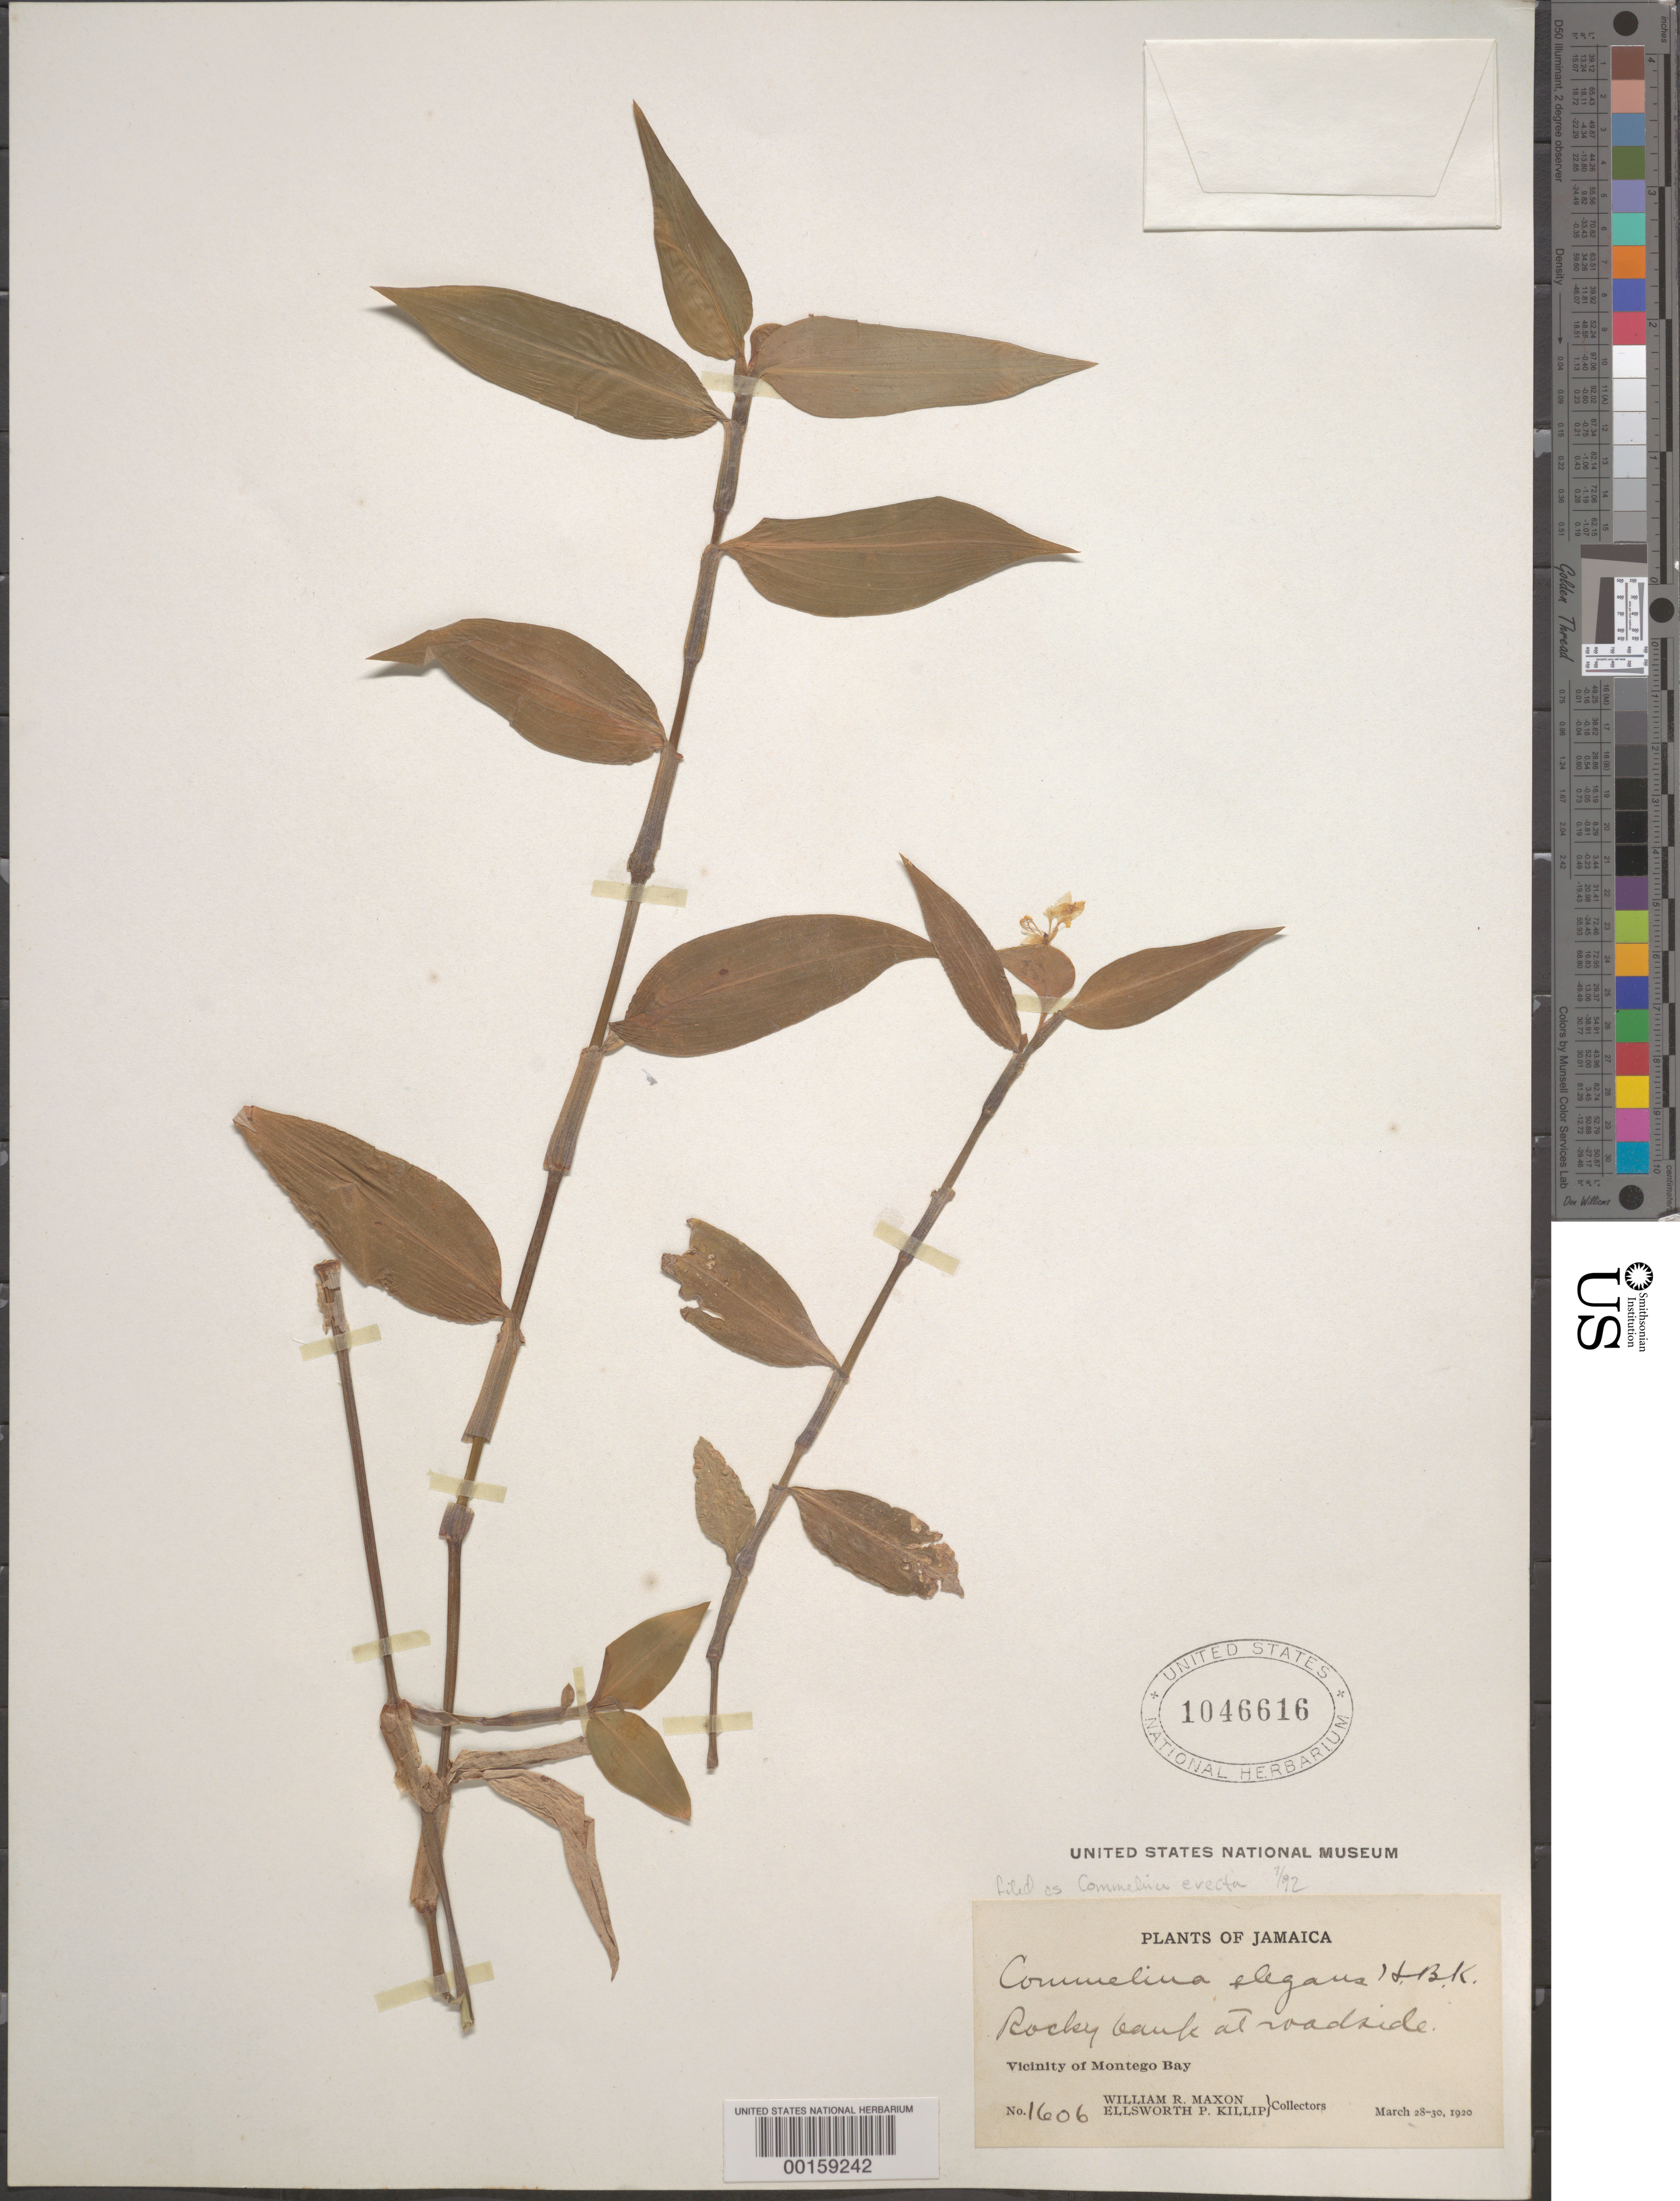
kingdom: Plantae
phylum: Tracheophyta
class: Liliopsida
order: Commelinales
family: Commelinaceae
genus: Commelina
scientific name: Commelina erecta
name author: L.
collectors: W. R. Maxon & E. P. Killip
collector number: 1606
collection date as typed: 28 Mar 1920 to 30 Mar 1920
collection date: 1920-03-28/1920-03-30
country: Jamaica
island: Greater Antilles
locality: Montego bay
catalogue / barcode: US 1046616